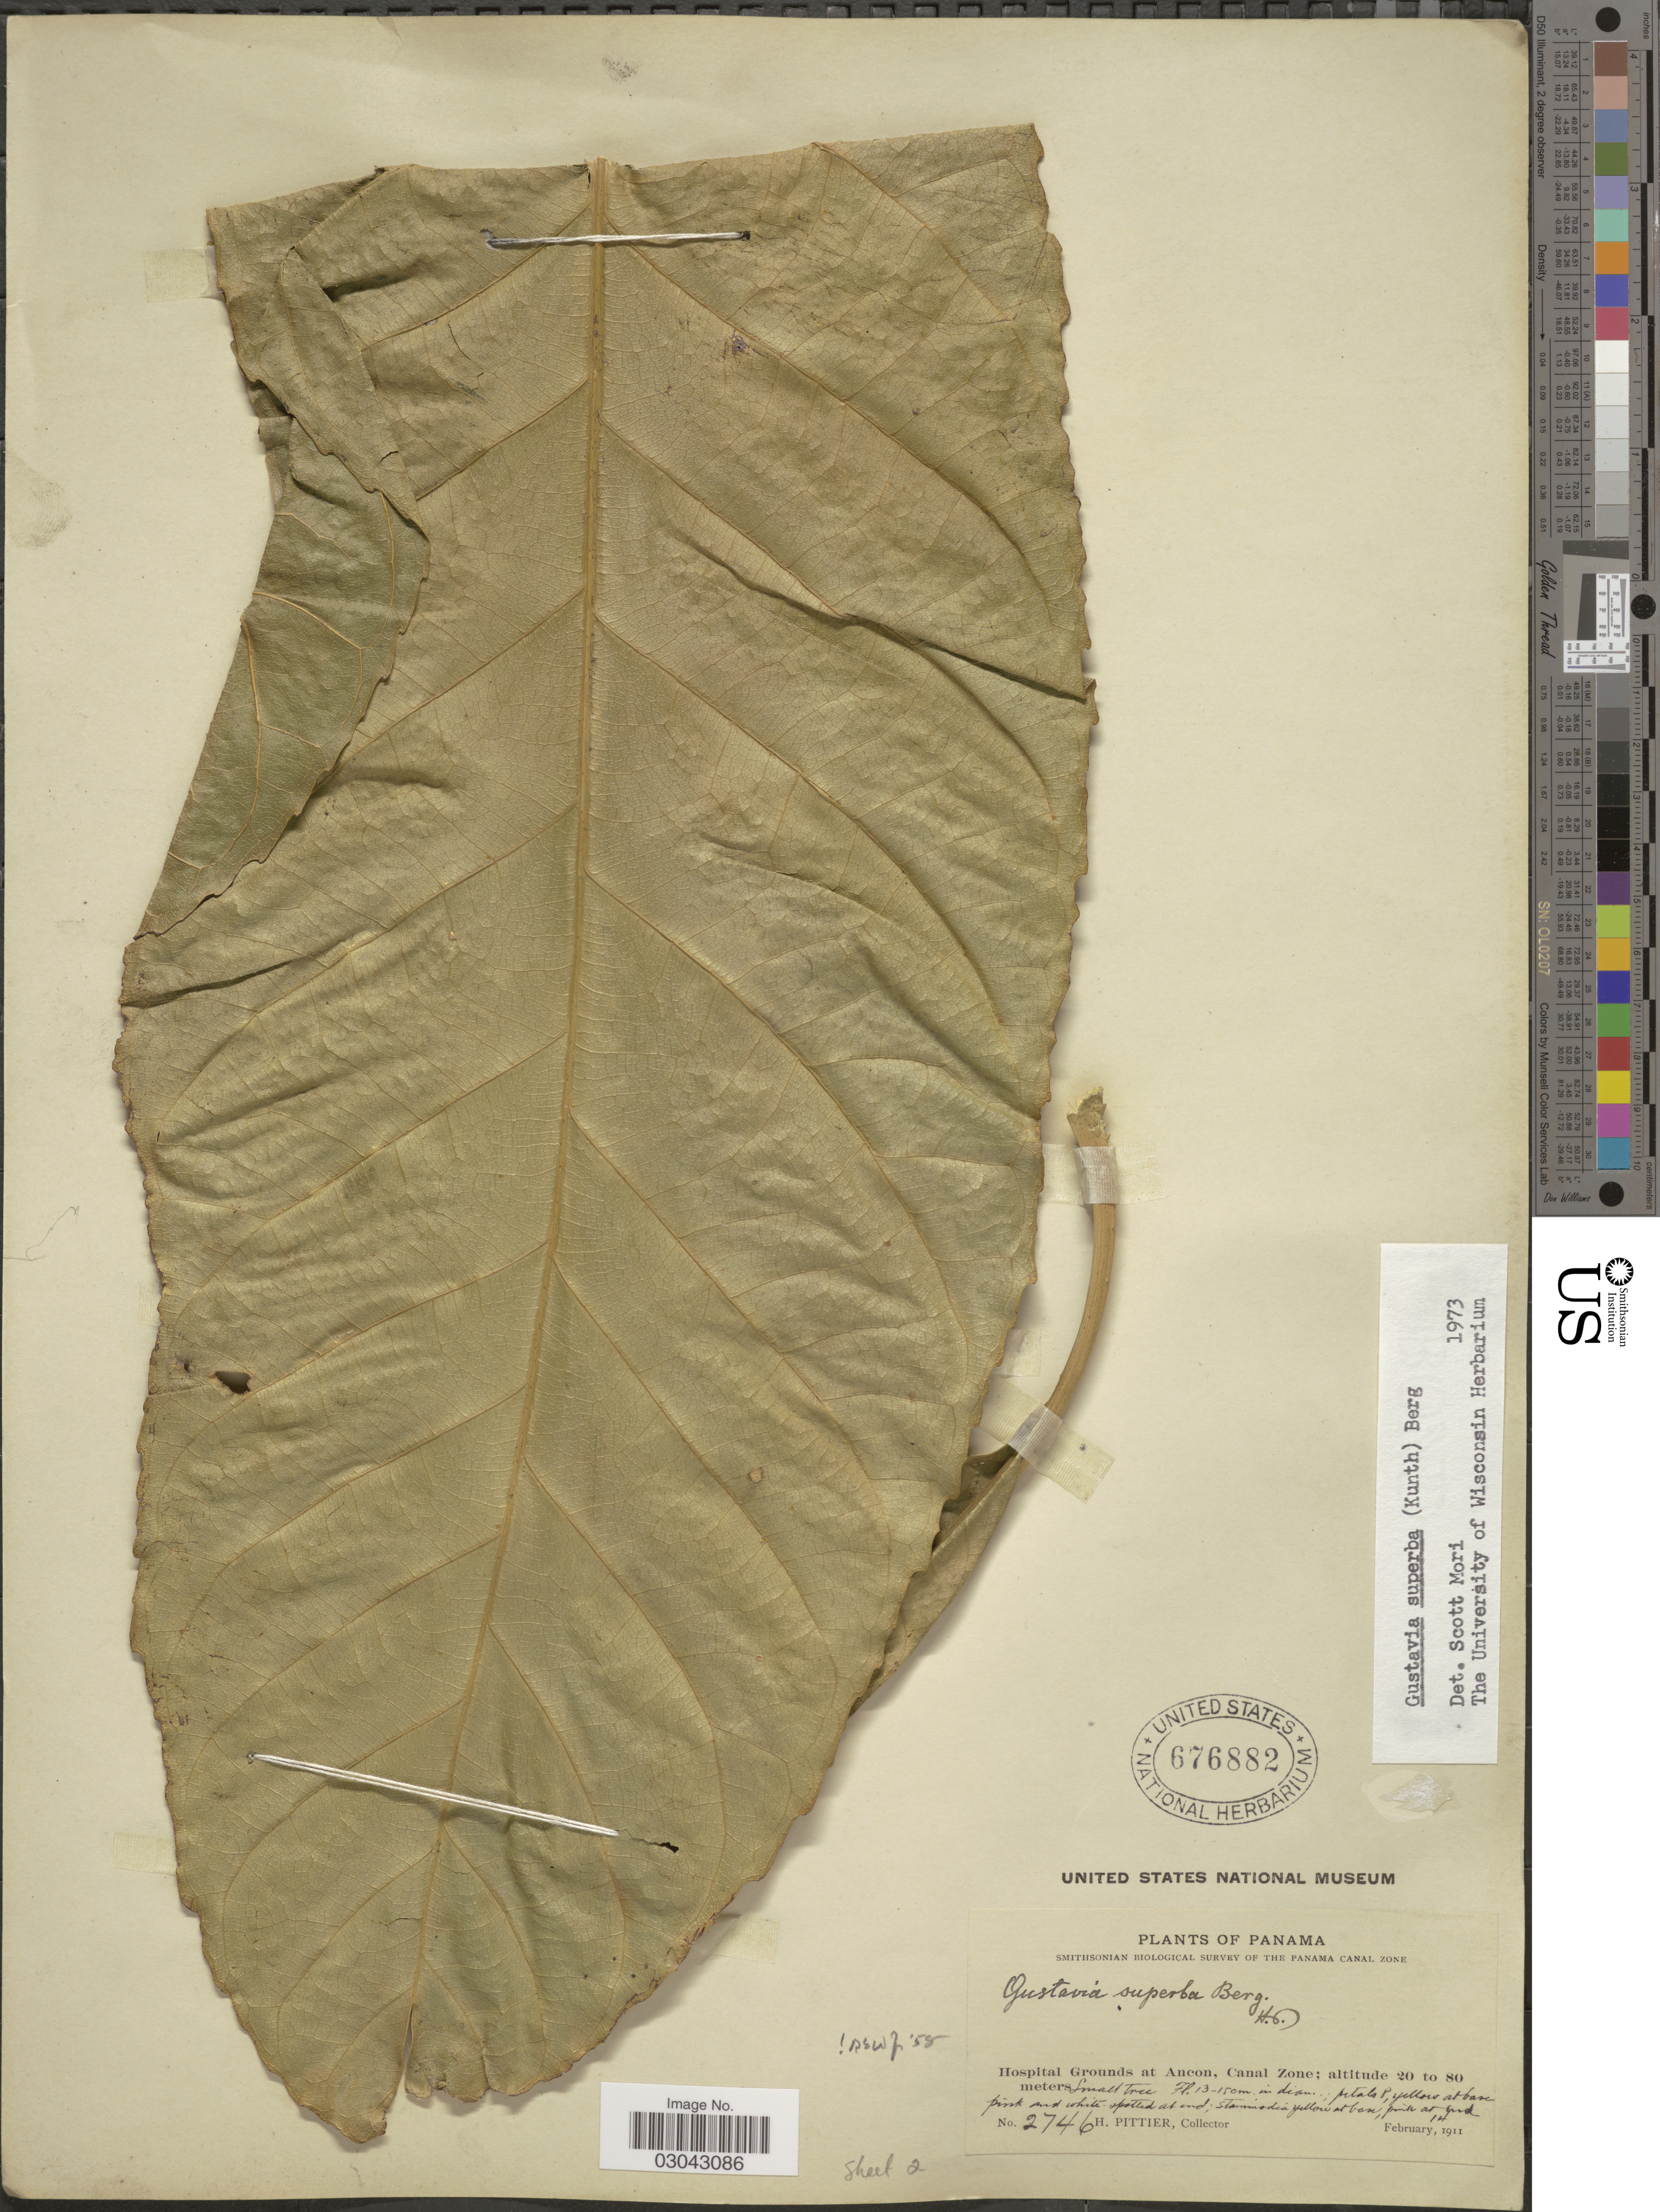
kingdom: Plantae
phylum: Tracheophyta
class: Magnoliopsida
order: Ericales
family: Lecythidaceae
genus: Gustavia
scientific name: Gustavia superba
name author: (Kunth) O. Berg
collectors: H. F. Pittier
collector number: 2746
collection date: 1911-02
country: Panama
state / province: Colón / Panamá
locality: Hospital Grounds at Ancon, Canal Zone.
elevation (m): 20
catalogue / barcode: US 676882